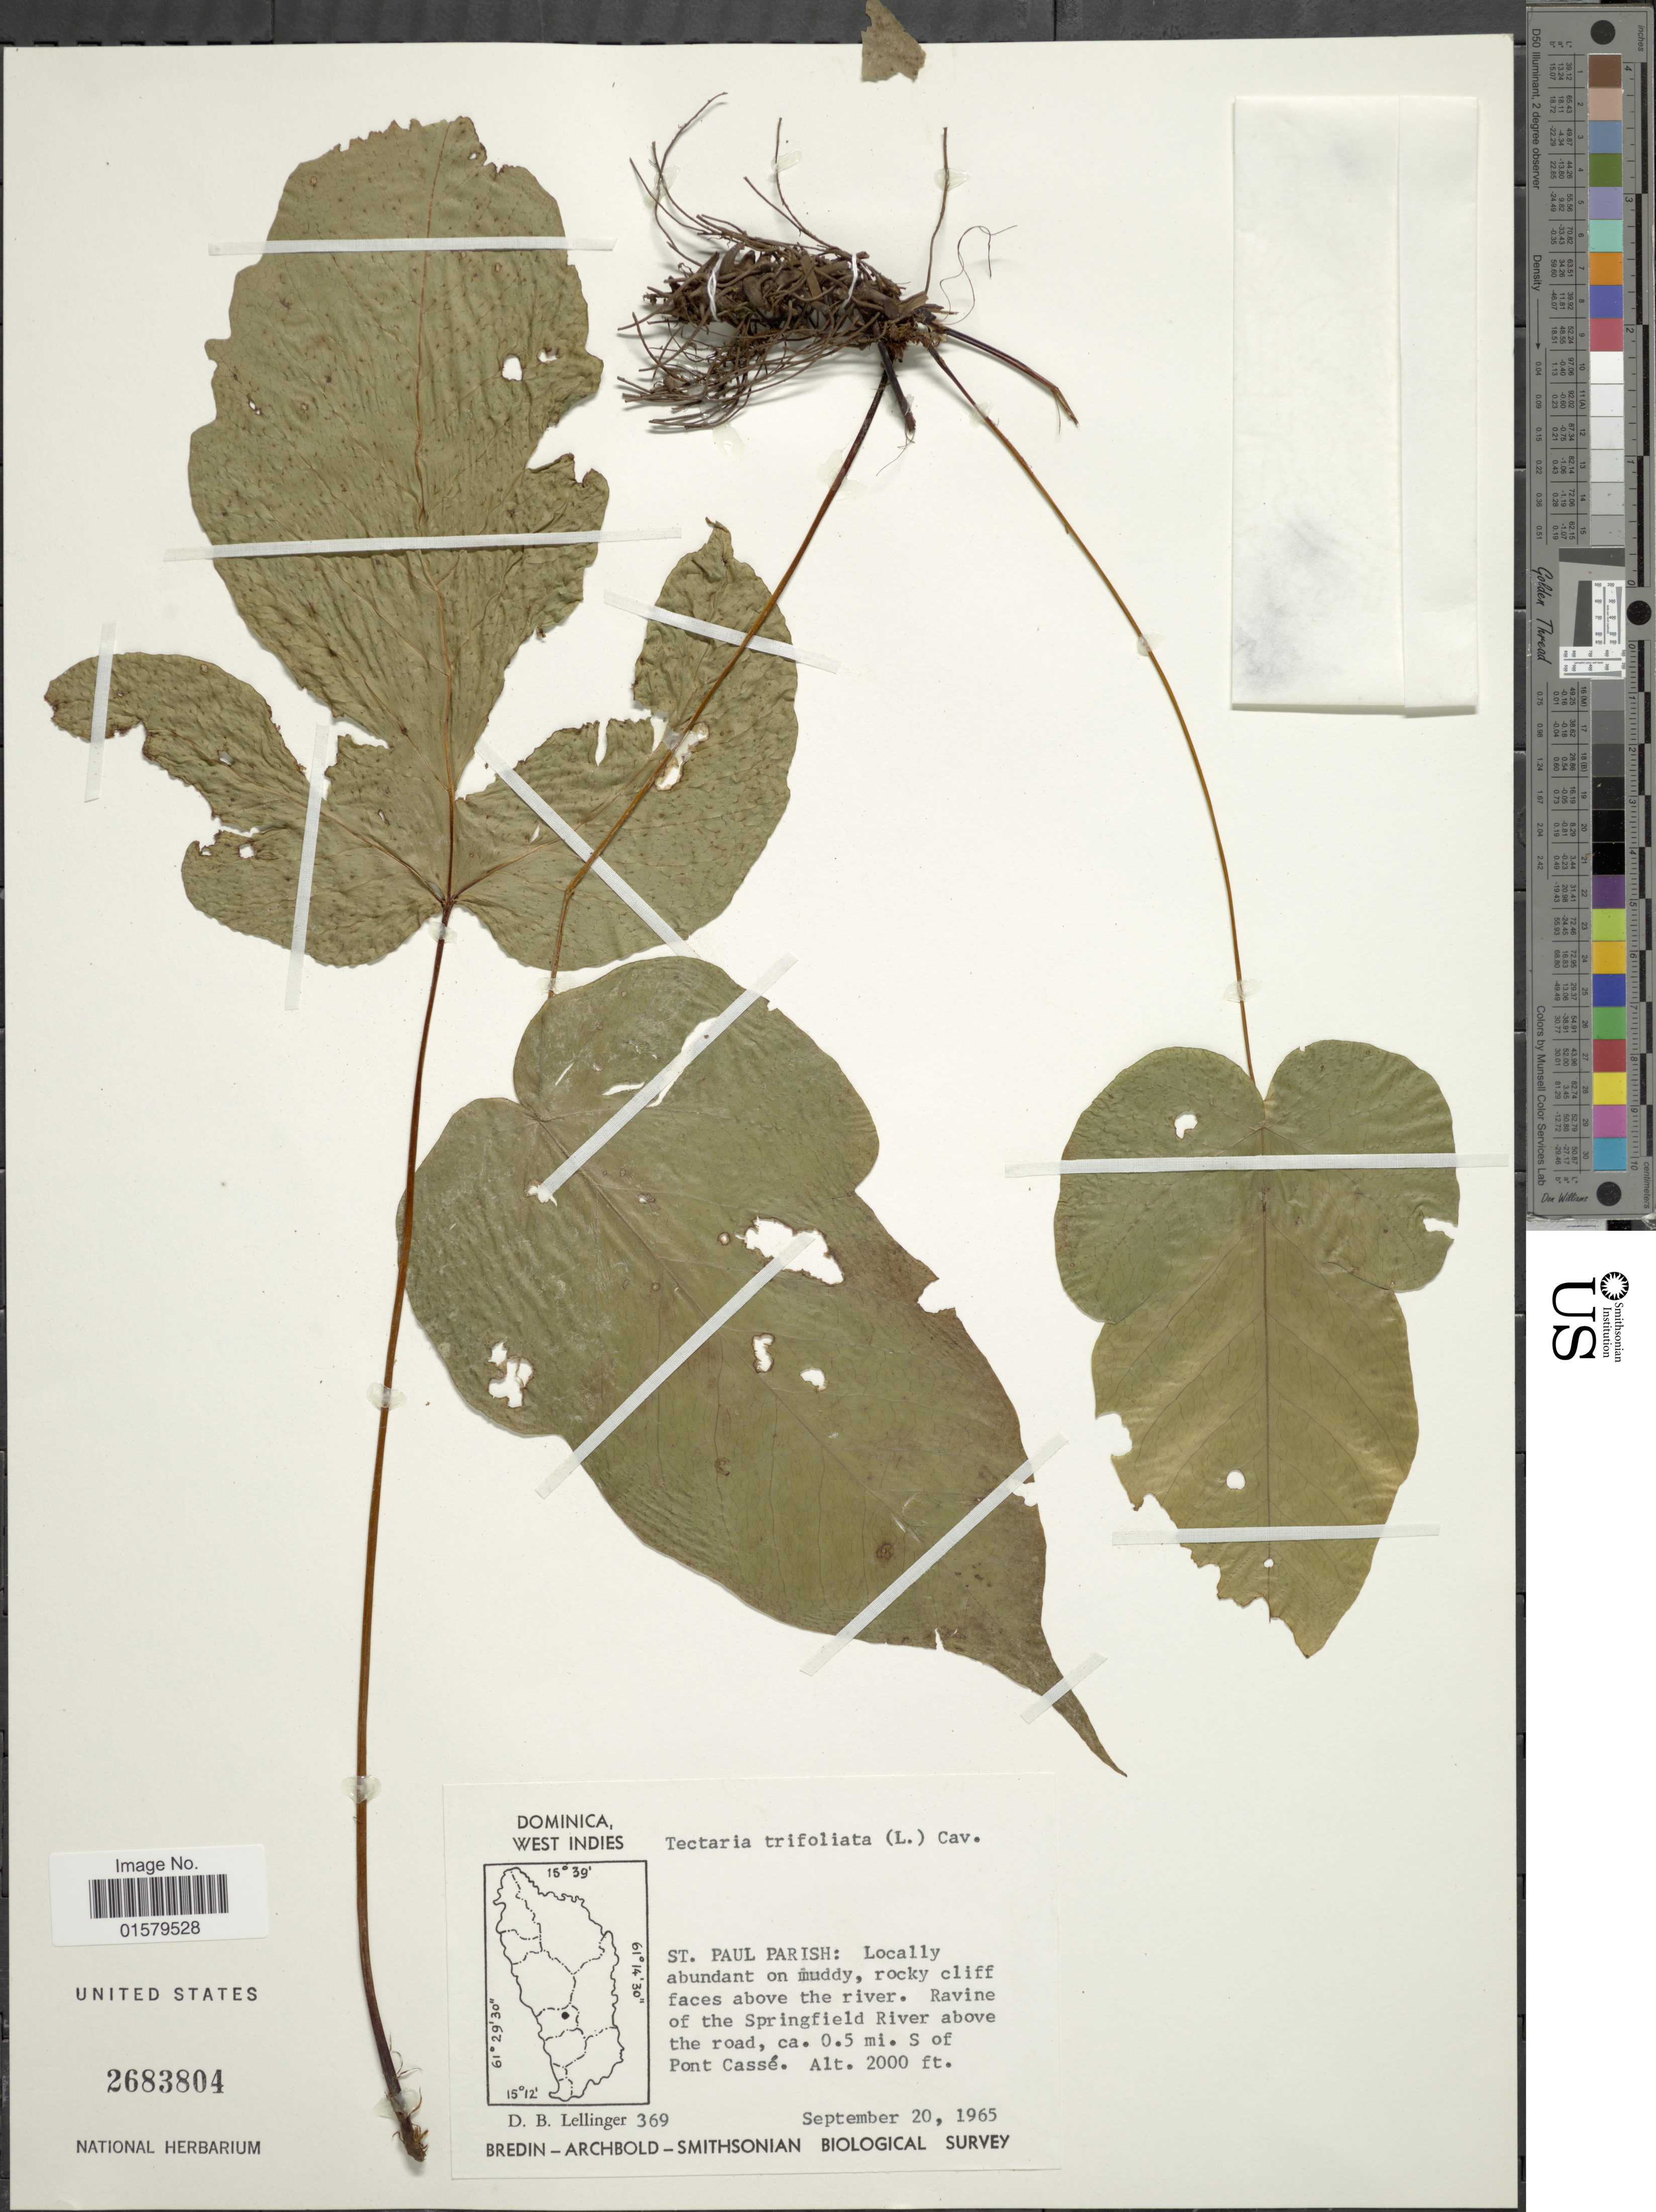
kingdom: Plantae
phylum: Tracheophyta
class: Polypodiopsida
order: Polypodiales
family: Tectariaceae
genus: Tectaria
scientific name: Tectaria trifoliata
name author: (L.) Cav.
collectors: D. B. Lellinger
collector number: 369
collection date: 1965-09-20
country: Dominica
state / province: St. Paul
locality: Locally abundant on muddy, rocky cliff faces above the river. Ravine of the Springfield River above the road, ca. 0.5 mi. S of Pont Casse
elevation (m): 610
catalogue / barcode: US 2683804